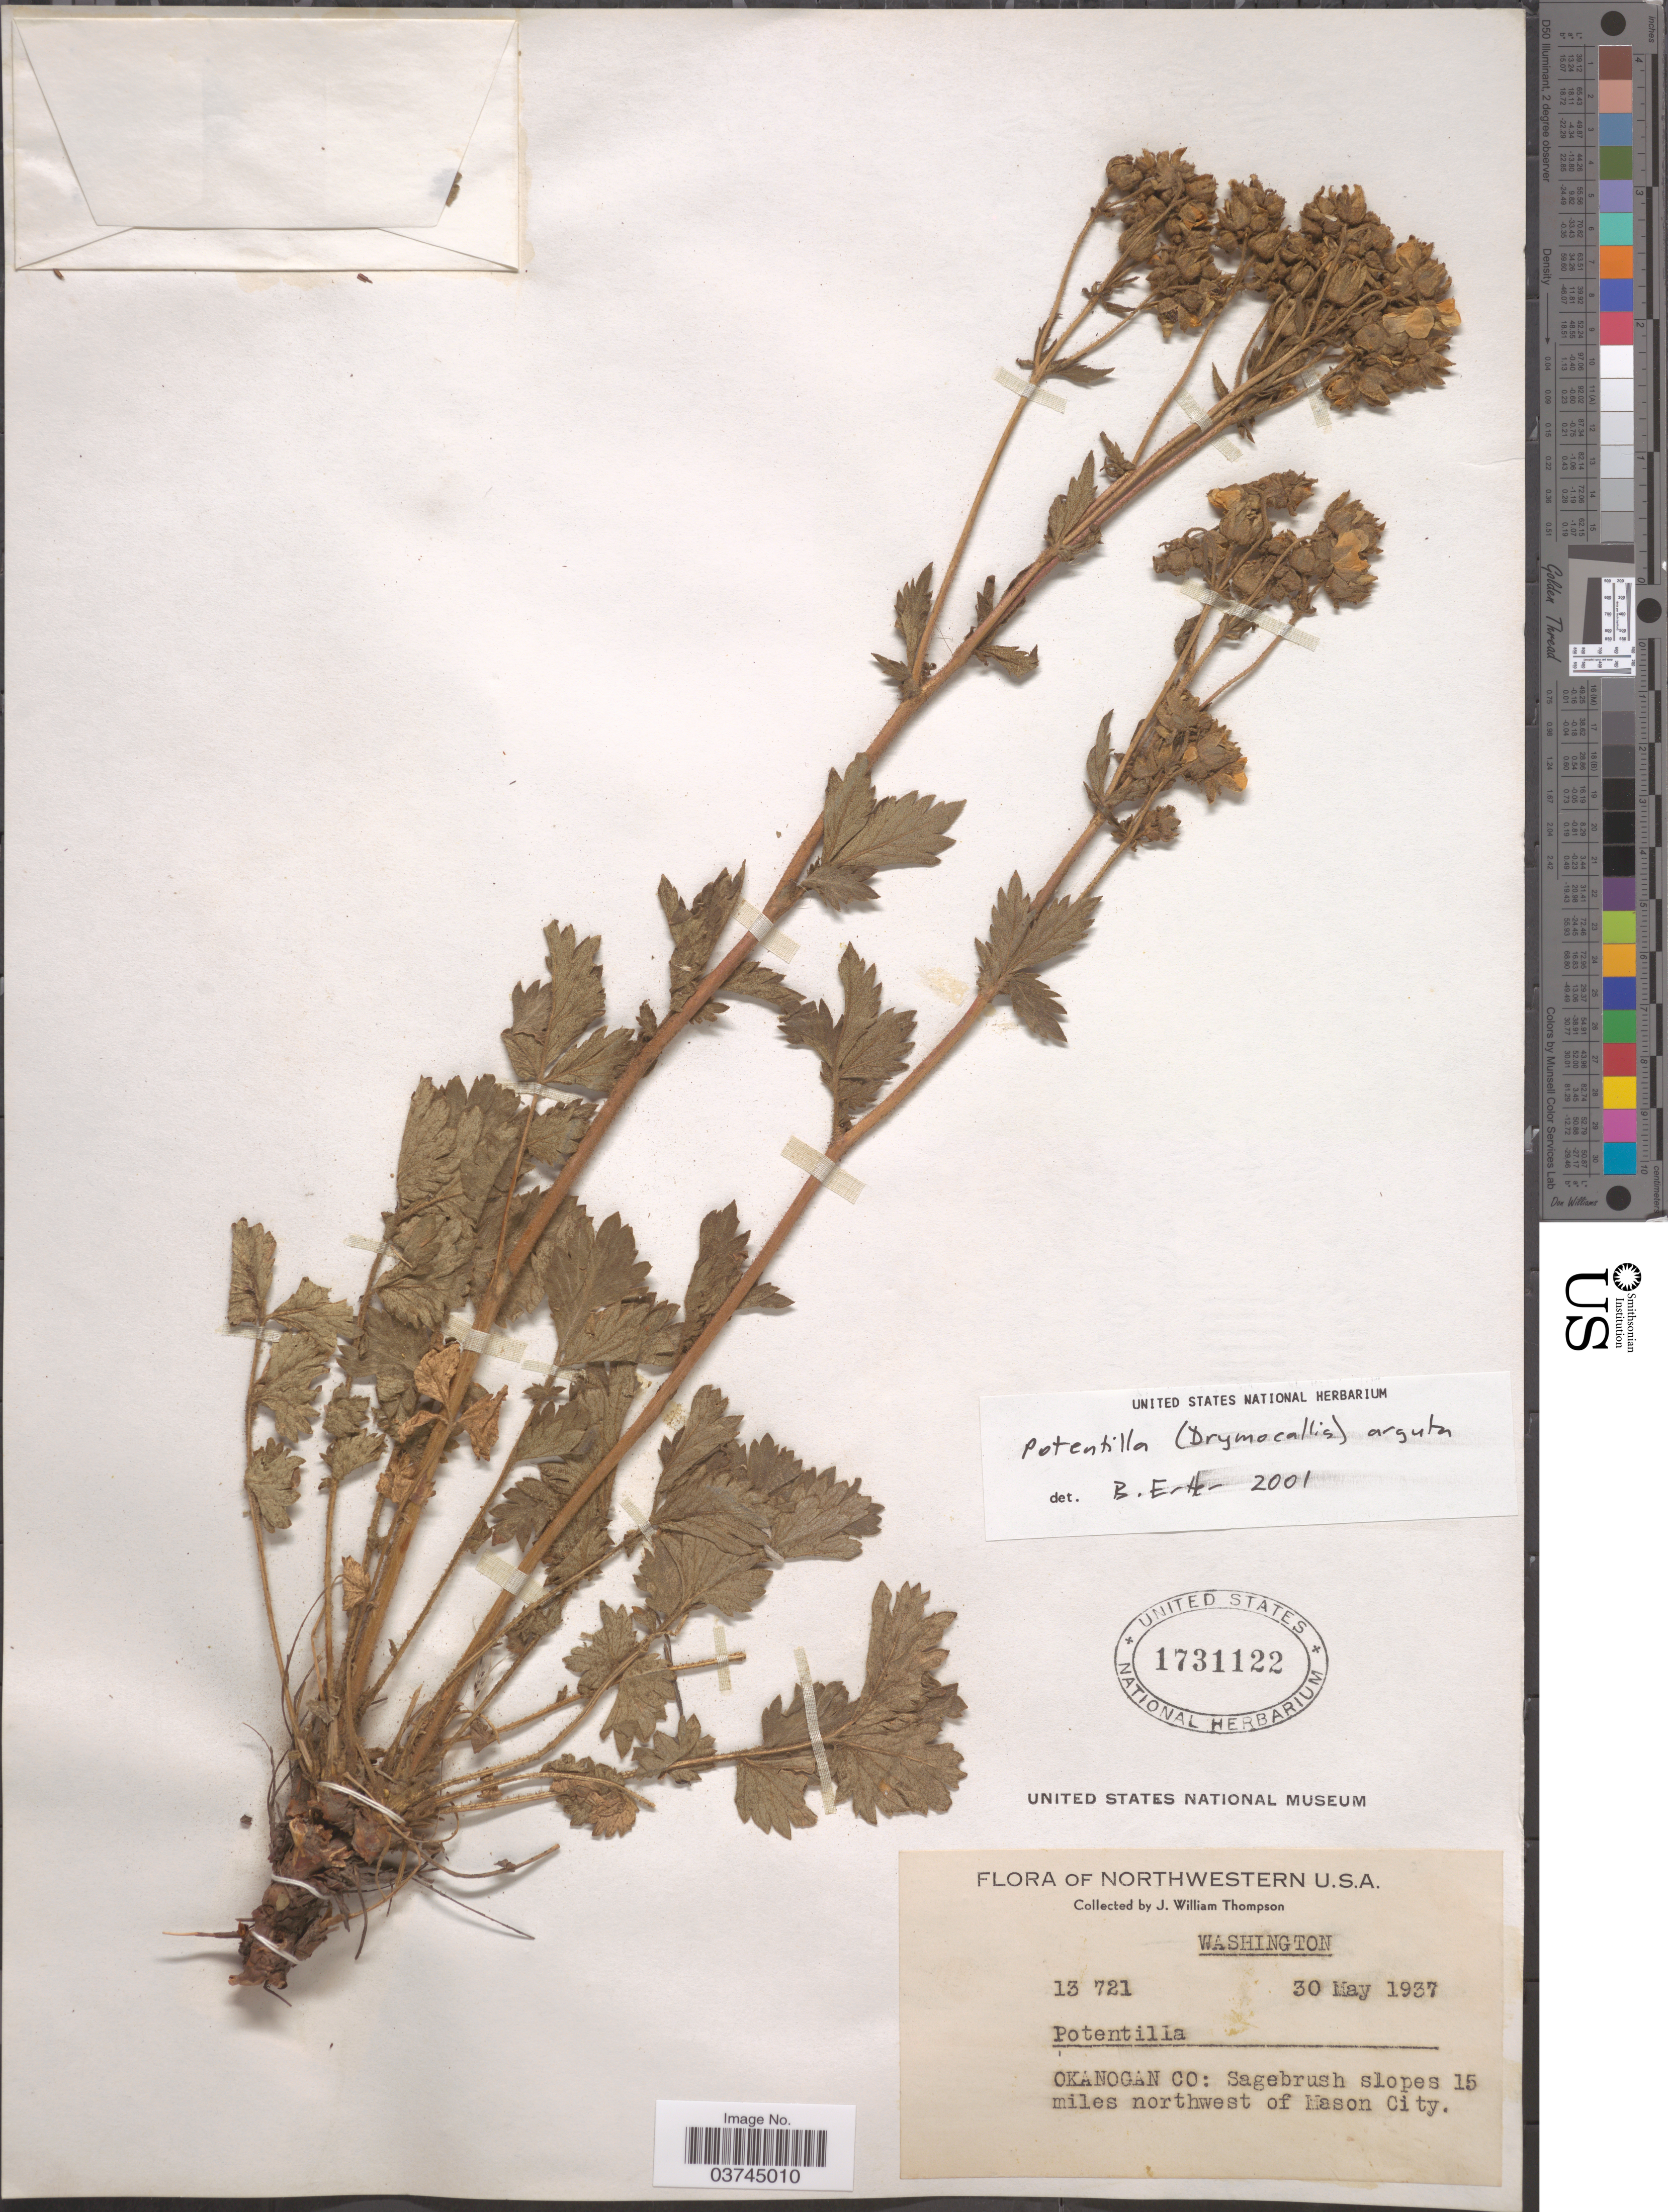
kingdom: Plantae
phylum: Tracheophyta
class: Magnoliopsida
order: Rosales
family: Rosaceae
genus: Drymocallis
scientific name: Drymocallis arguta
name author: (Pursh) Rydb.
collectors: J. W. Thompson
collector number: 13721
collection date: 1937-05-30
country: United States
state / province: Washington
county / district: Okanogan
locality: Northwestern U.S.A. Okanogan Co: Sagebrush slopes 15 miles northwest of Mason City.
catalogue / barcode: US 1731122